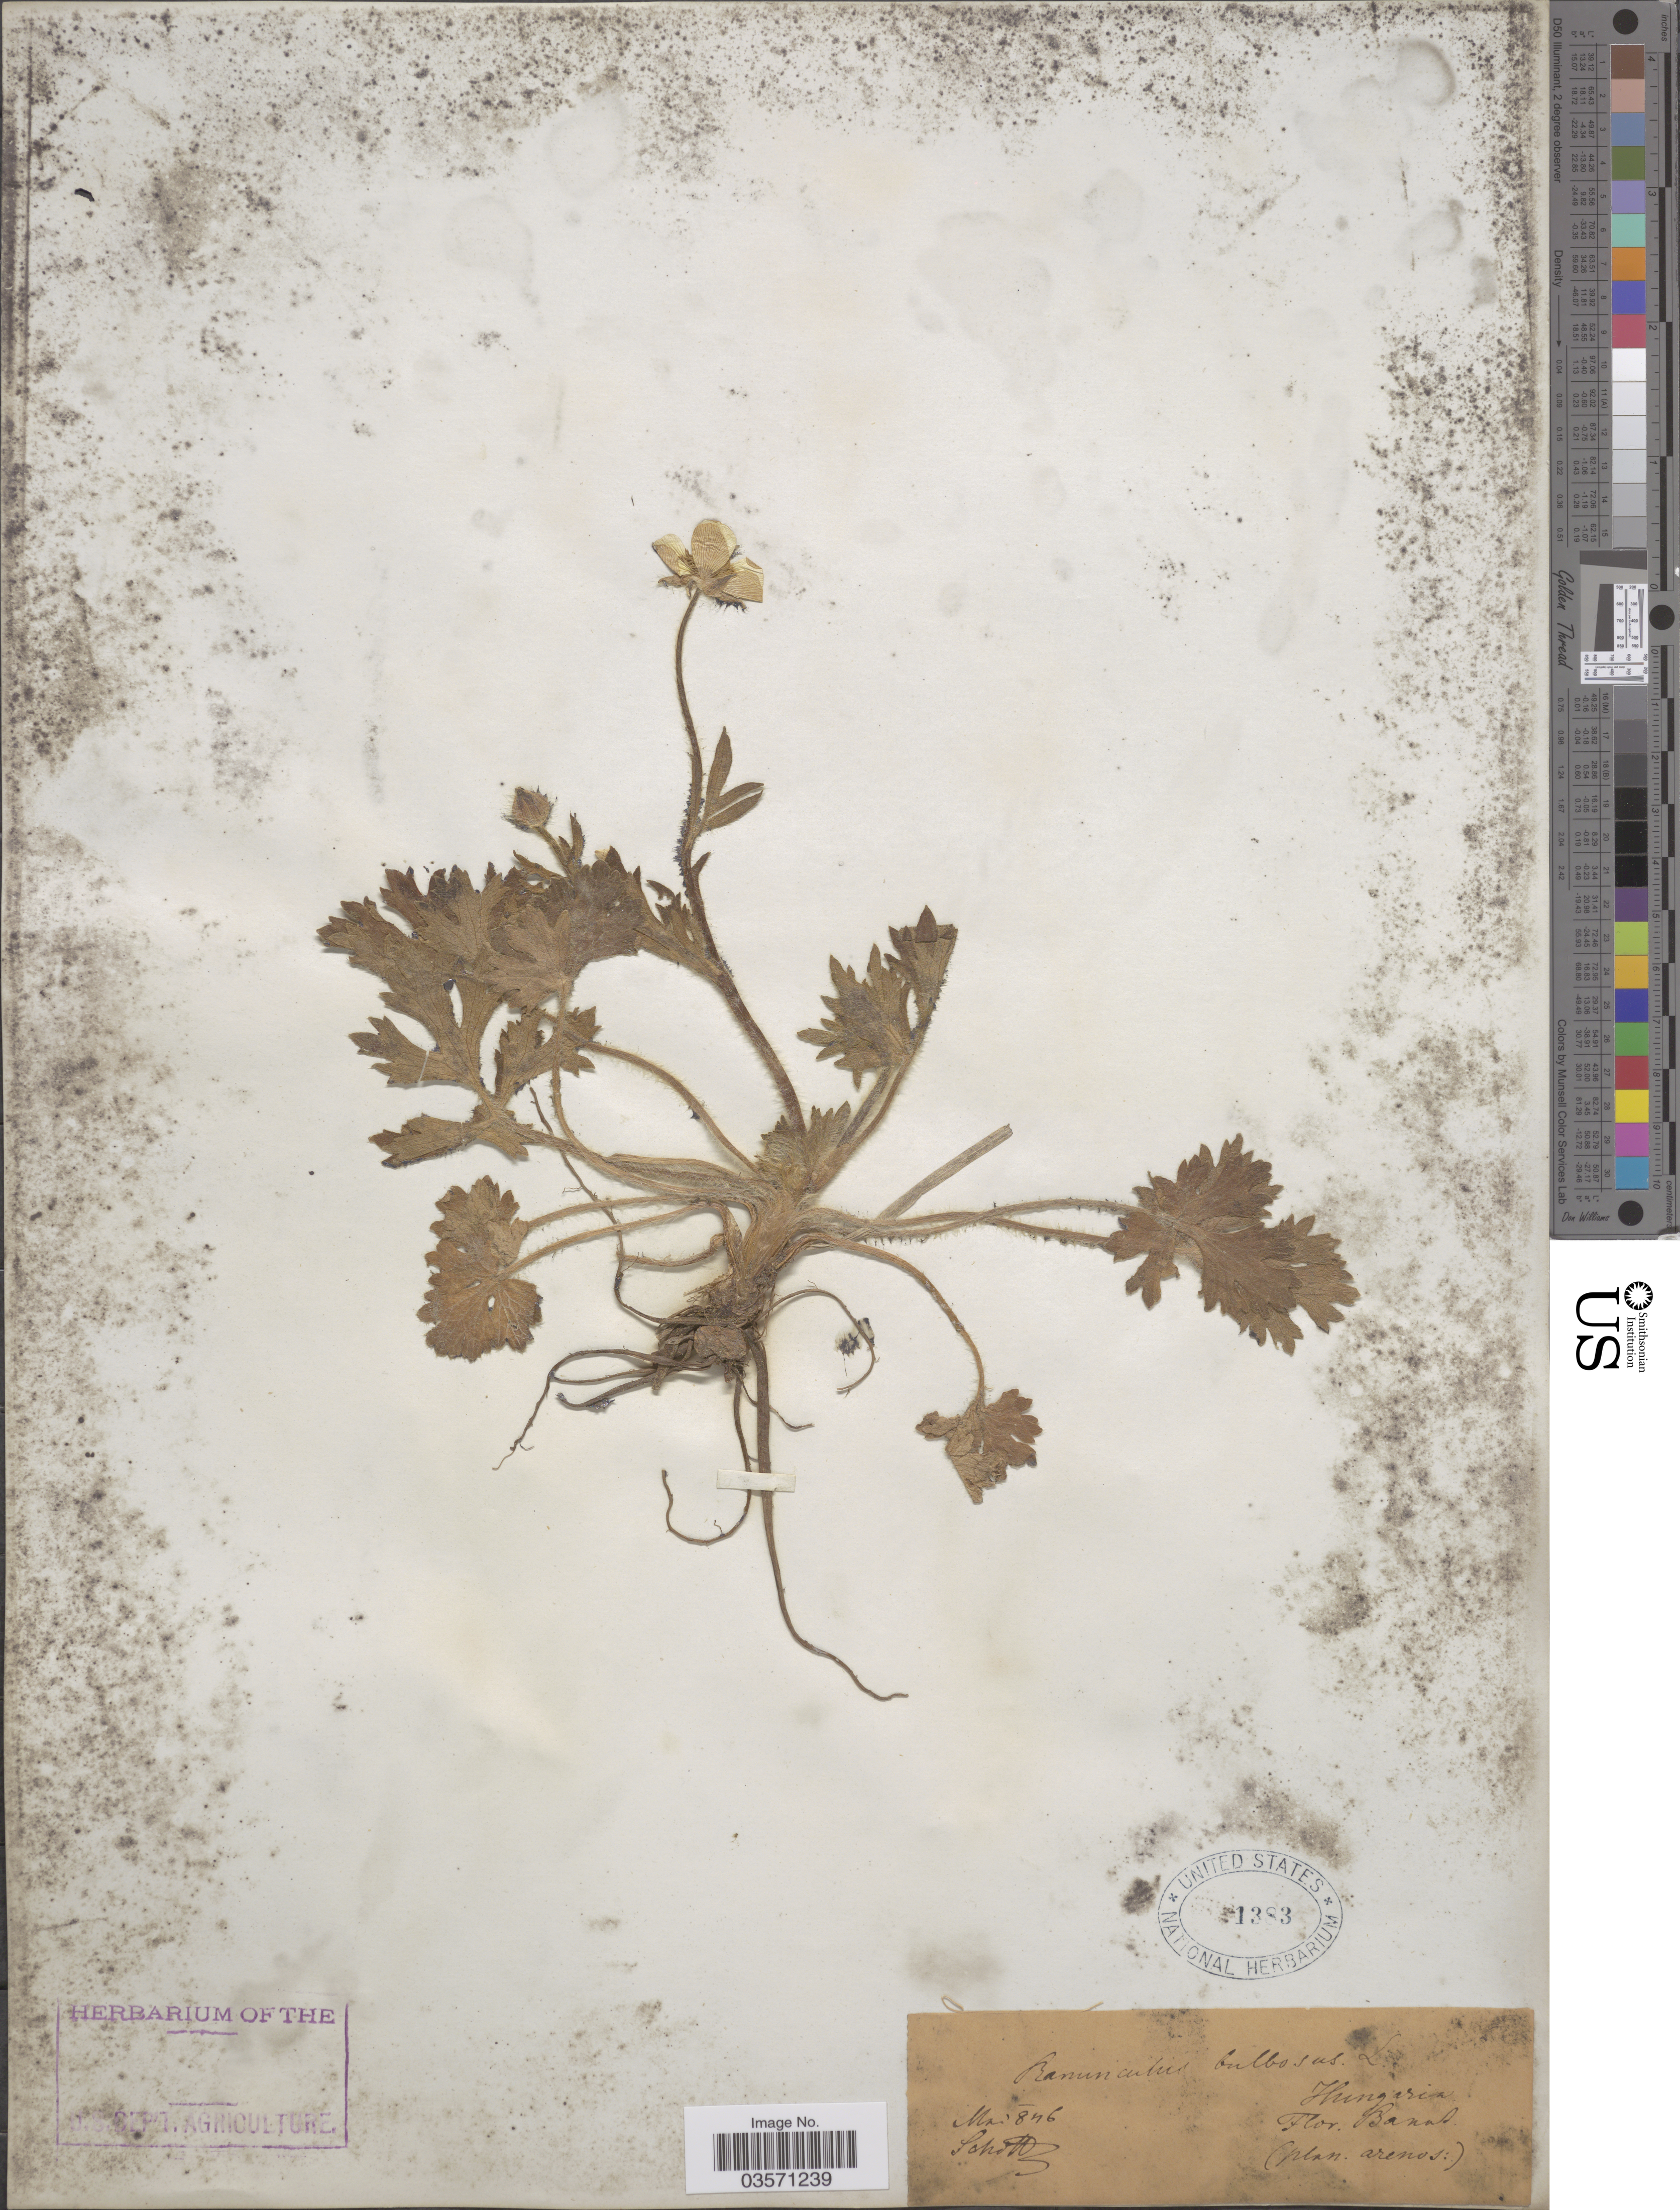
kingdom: Plantae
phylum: Tracheophyta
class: Magnoliopsida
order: Ranunculales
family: Ranunculaceae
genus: Ranunculus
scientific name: Ranunculus bulbosus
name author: L.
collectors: -. Schottz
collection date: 1846-05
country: Hungary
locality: Banat.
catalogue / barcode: US 1383